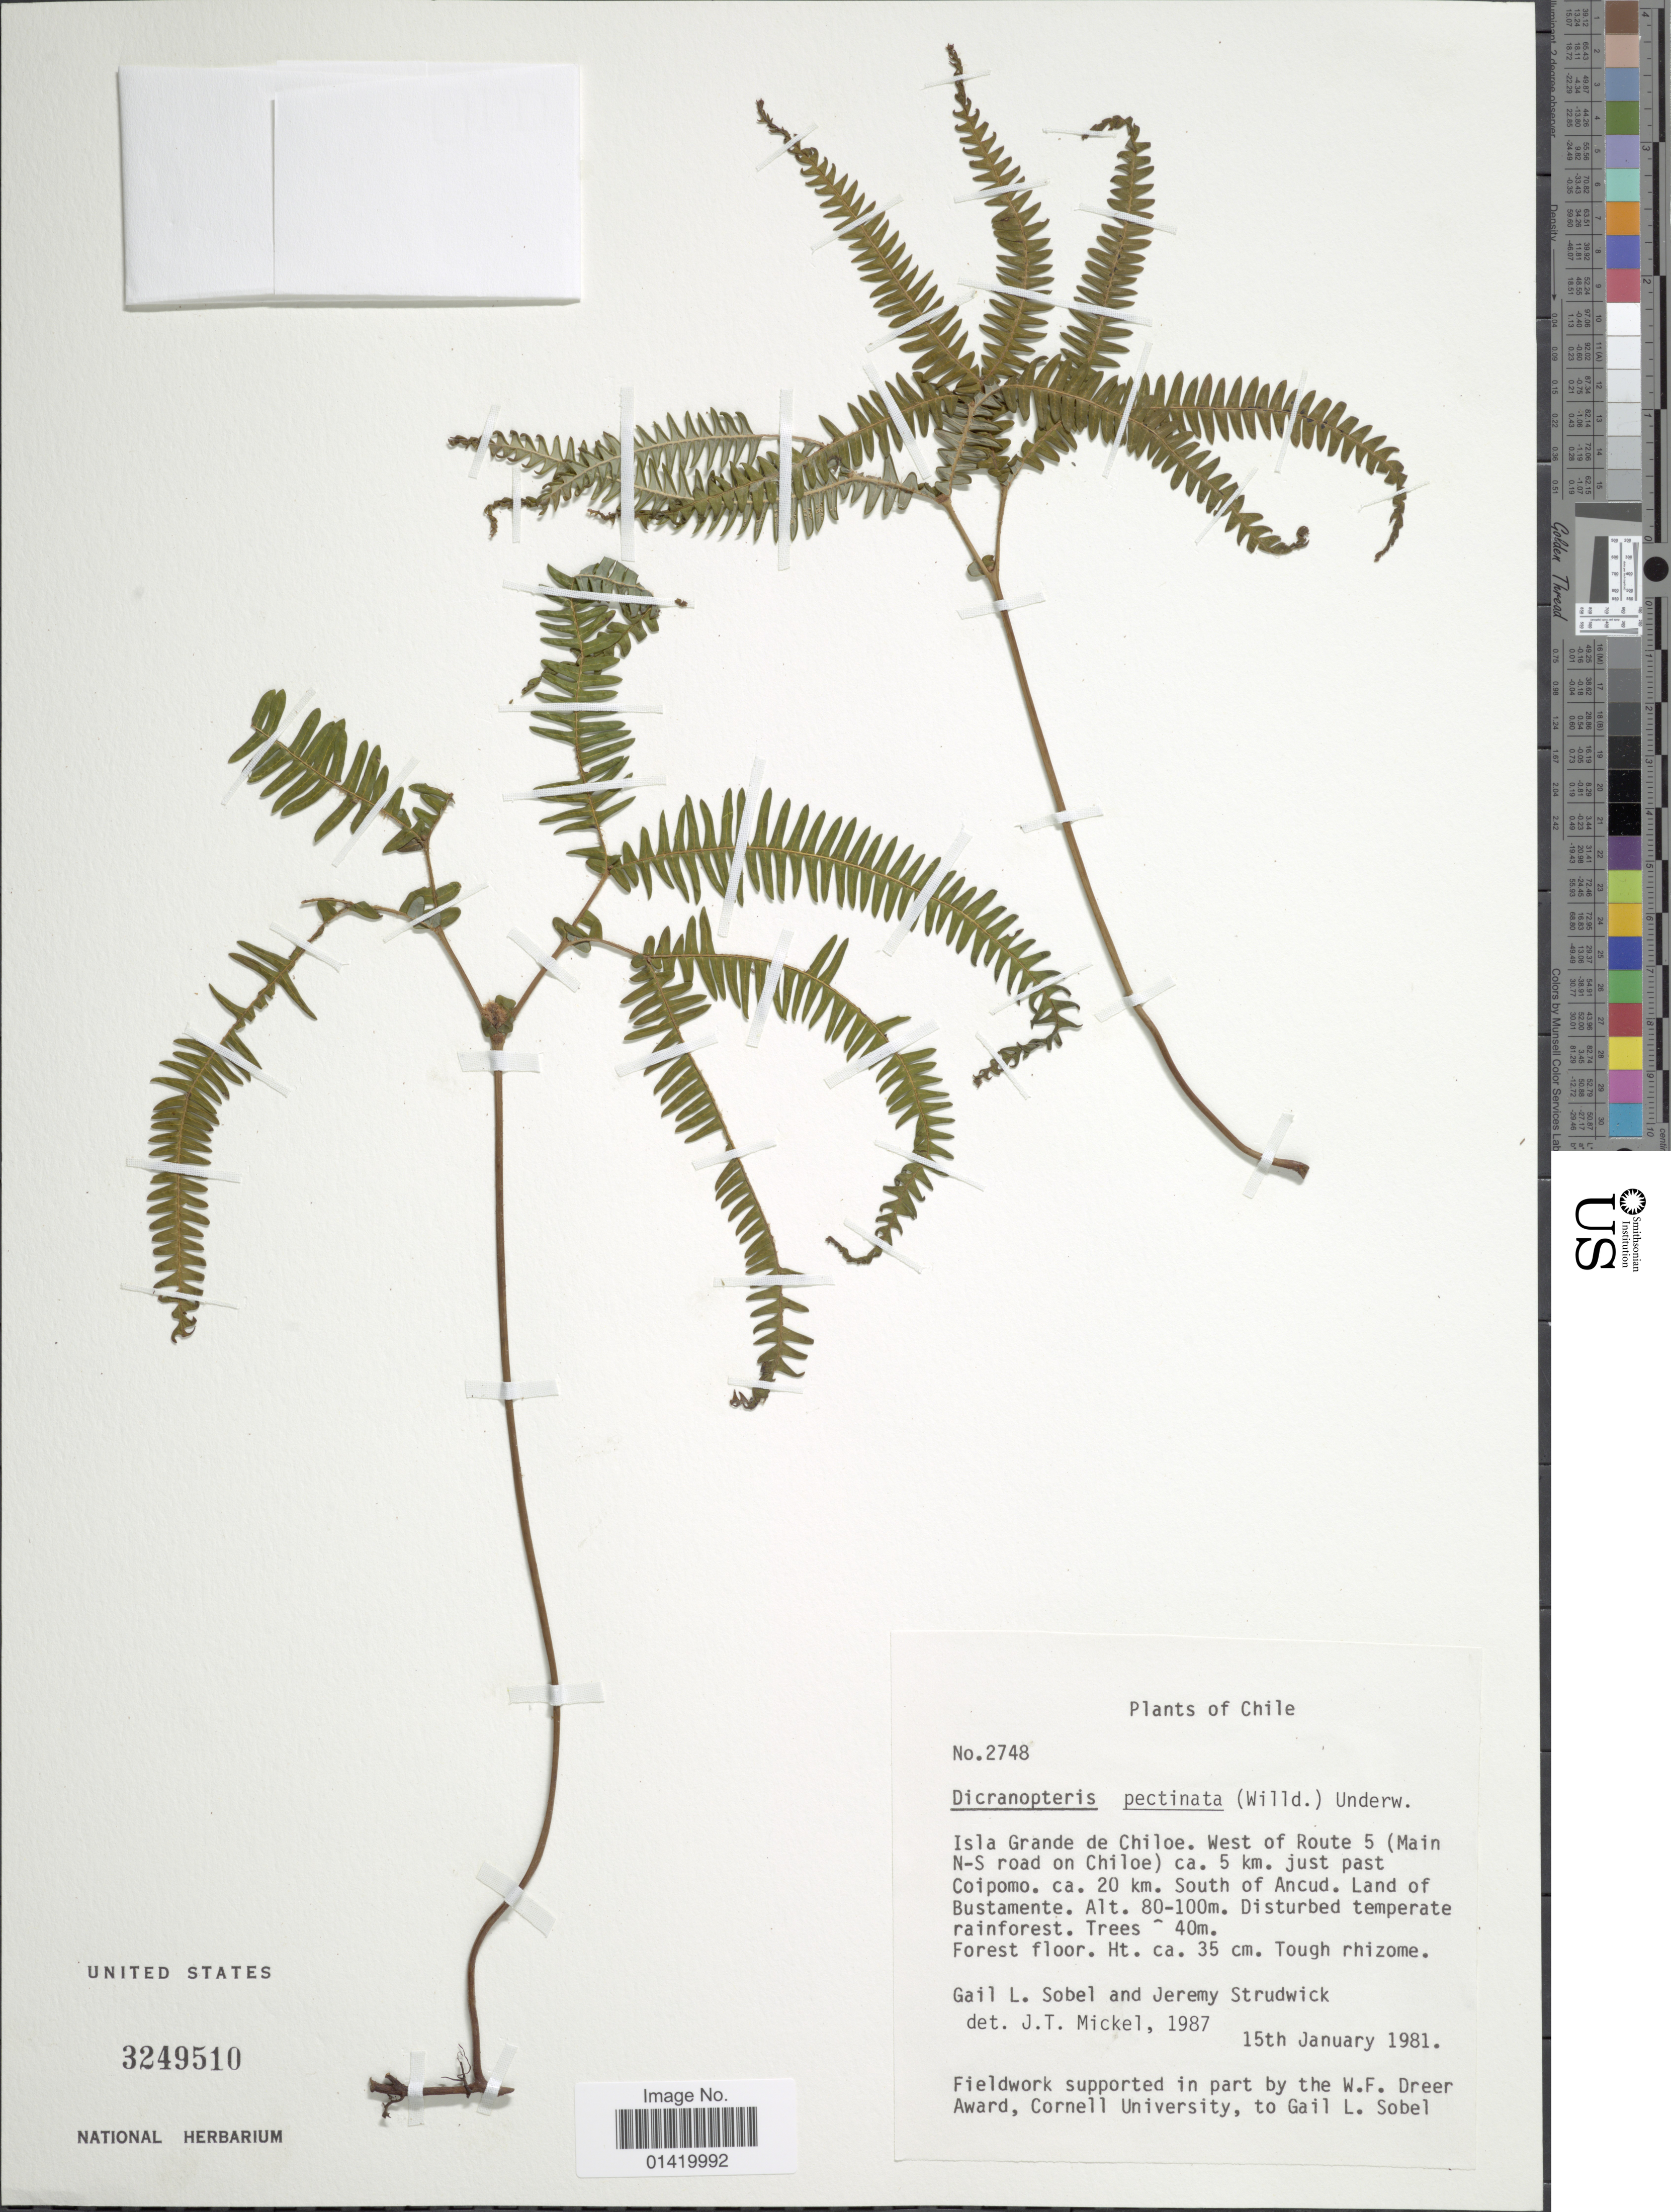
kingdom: Plantae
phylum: Tracheophyta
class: Polypodiopsida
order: Gleicheniales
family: Gleicheniaceae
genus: Gleichenella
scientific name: Gleichenella pectinata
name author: (Willd.) Ching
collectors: G. L. Sobel & J. J. Strudwick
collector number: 2748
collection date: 1981-01-15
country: Chile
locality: Isla Grande de Chiloe. West of Route 5 (Main N-S road on Chiloe) ca 5 km just pas Coipomo, ca 20 km. south of Ancud. Land of Bustamente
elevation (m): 80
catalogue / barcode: US 3249510